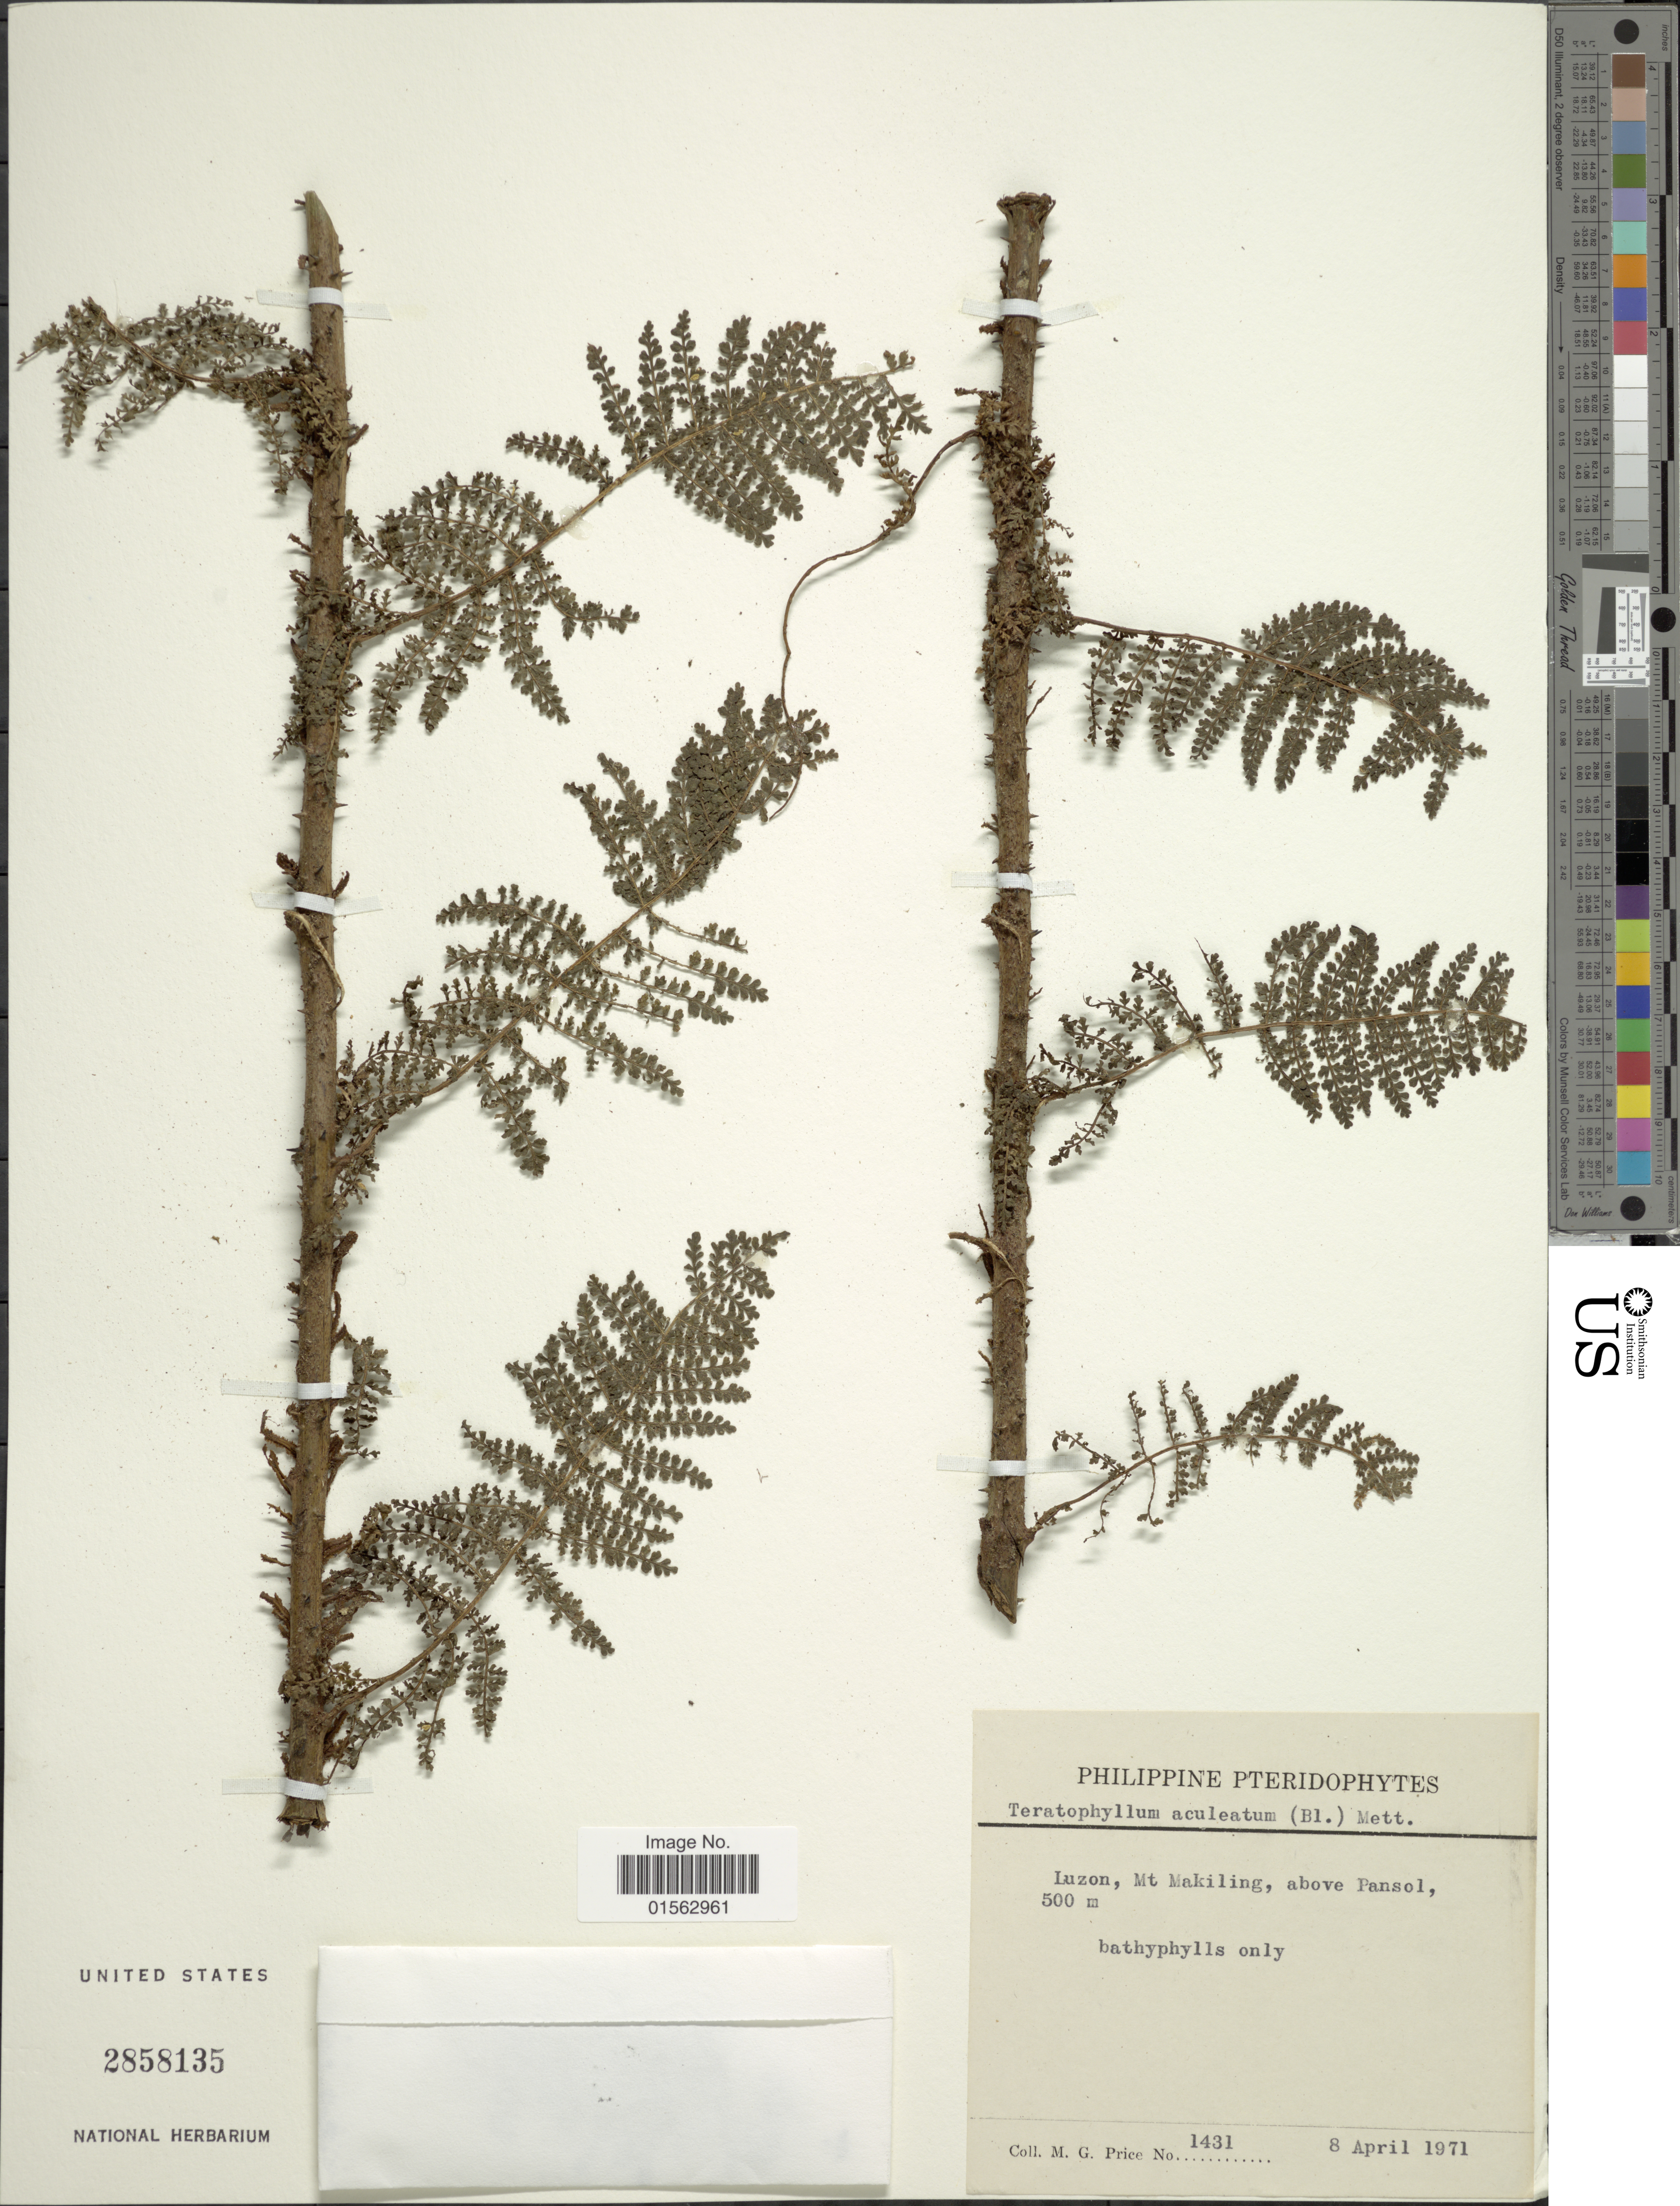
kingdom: Plantae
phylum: Tracheophyta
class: Polypodiopsida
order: Polypodiales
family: Dryopteridaceae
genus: Teratophyllum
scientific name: Teratophyllum aculeatum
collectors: M. G. Price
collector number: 1431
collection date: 1971-04-08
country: Philippines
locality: Luzon, Mt. Maliling, above Pansol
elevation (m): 500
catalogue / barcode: US 2858135